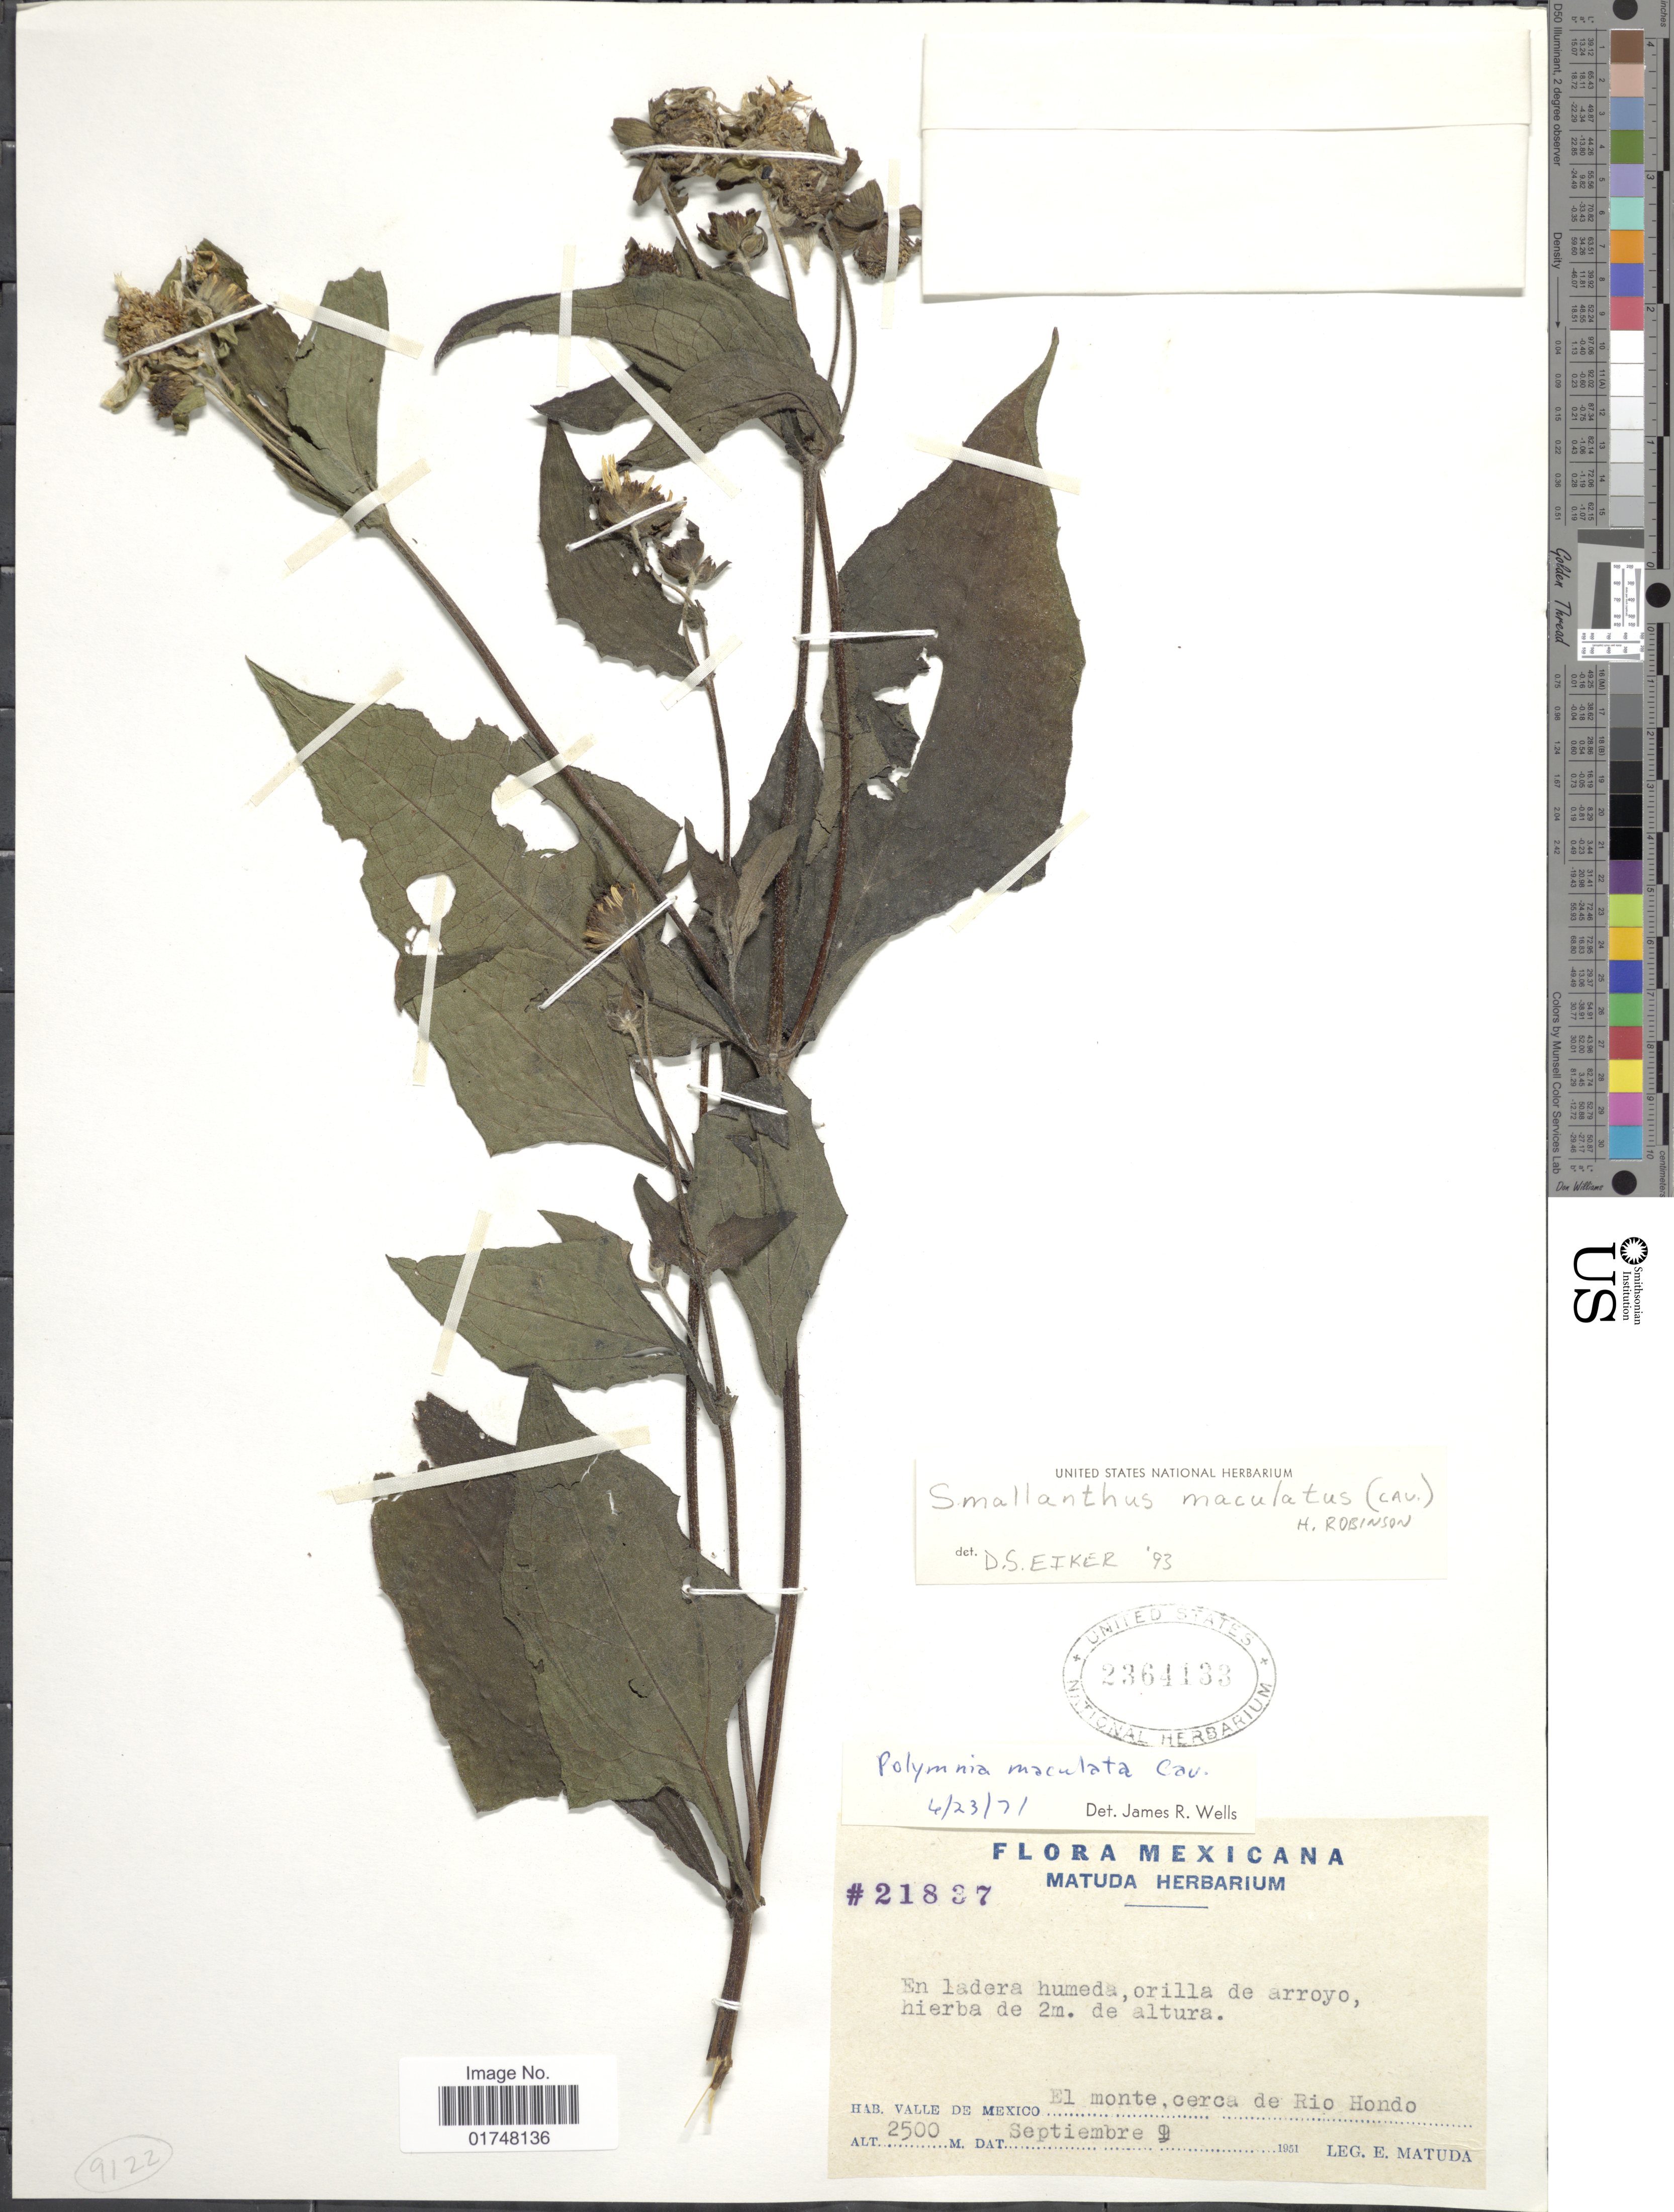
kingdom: Plantae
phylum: Tracheophyta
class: Magnoliopsida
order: Asterales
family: Asteraceae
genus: Smallanthus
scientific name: Smallanthus maculatus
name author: (Cav.) H. Rob.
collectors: E. Matuda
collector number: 21837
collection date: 1951-09-09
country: Mexico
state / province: México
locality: Valle de Mexico. El Monte cerca de Rio Hondo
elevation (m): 2500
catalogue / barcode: US 2364133